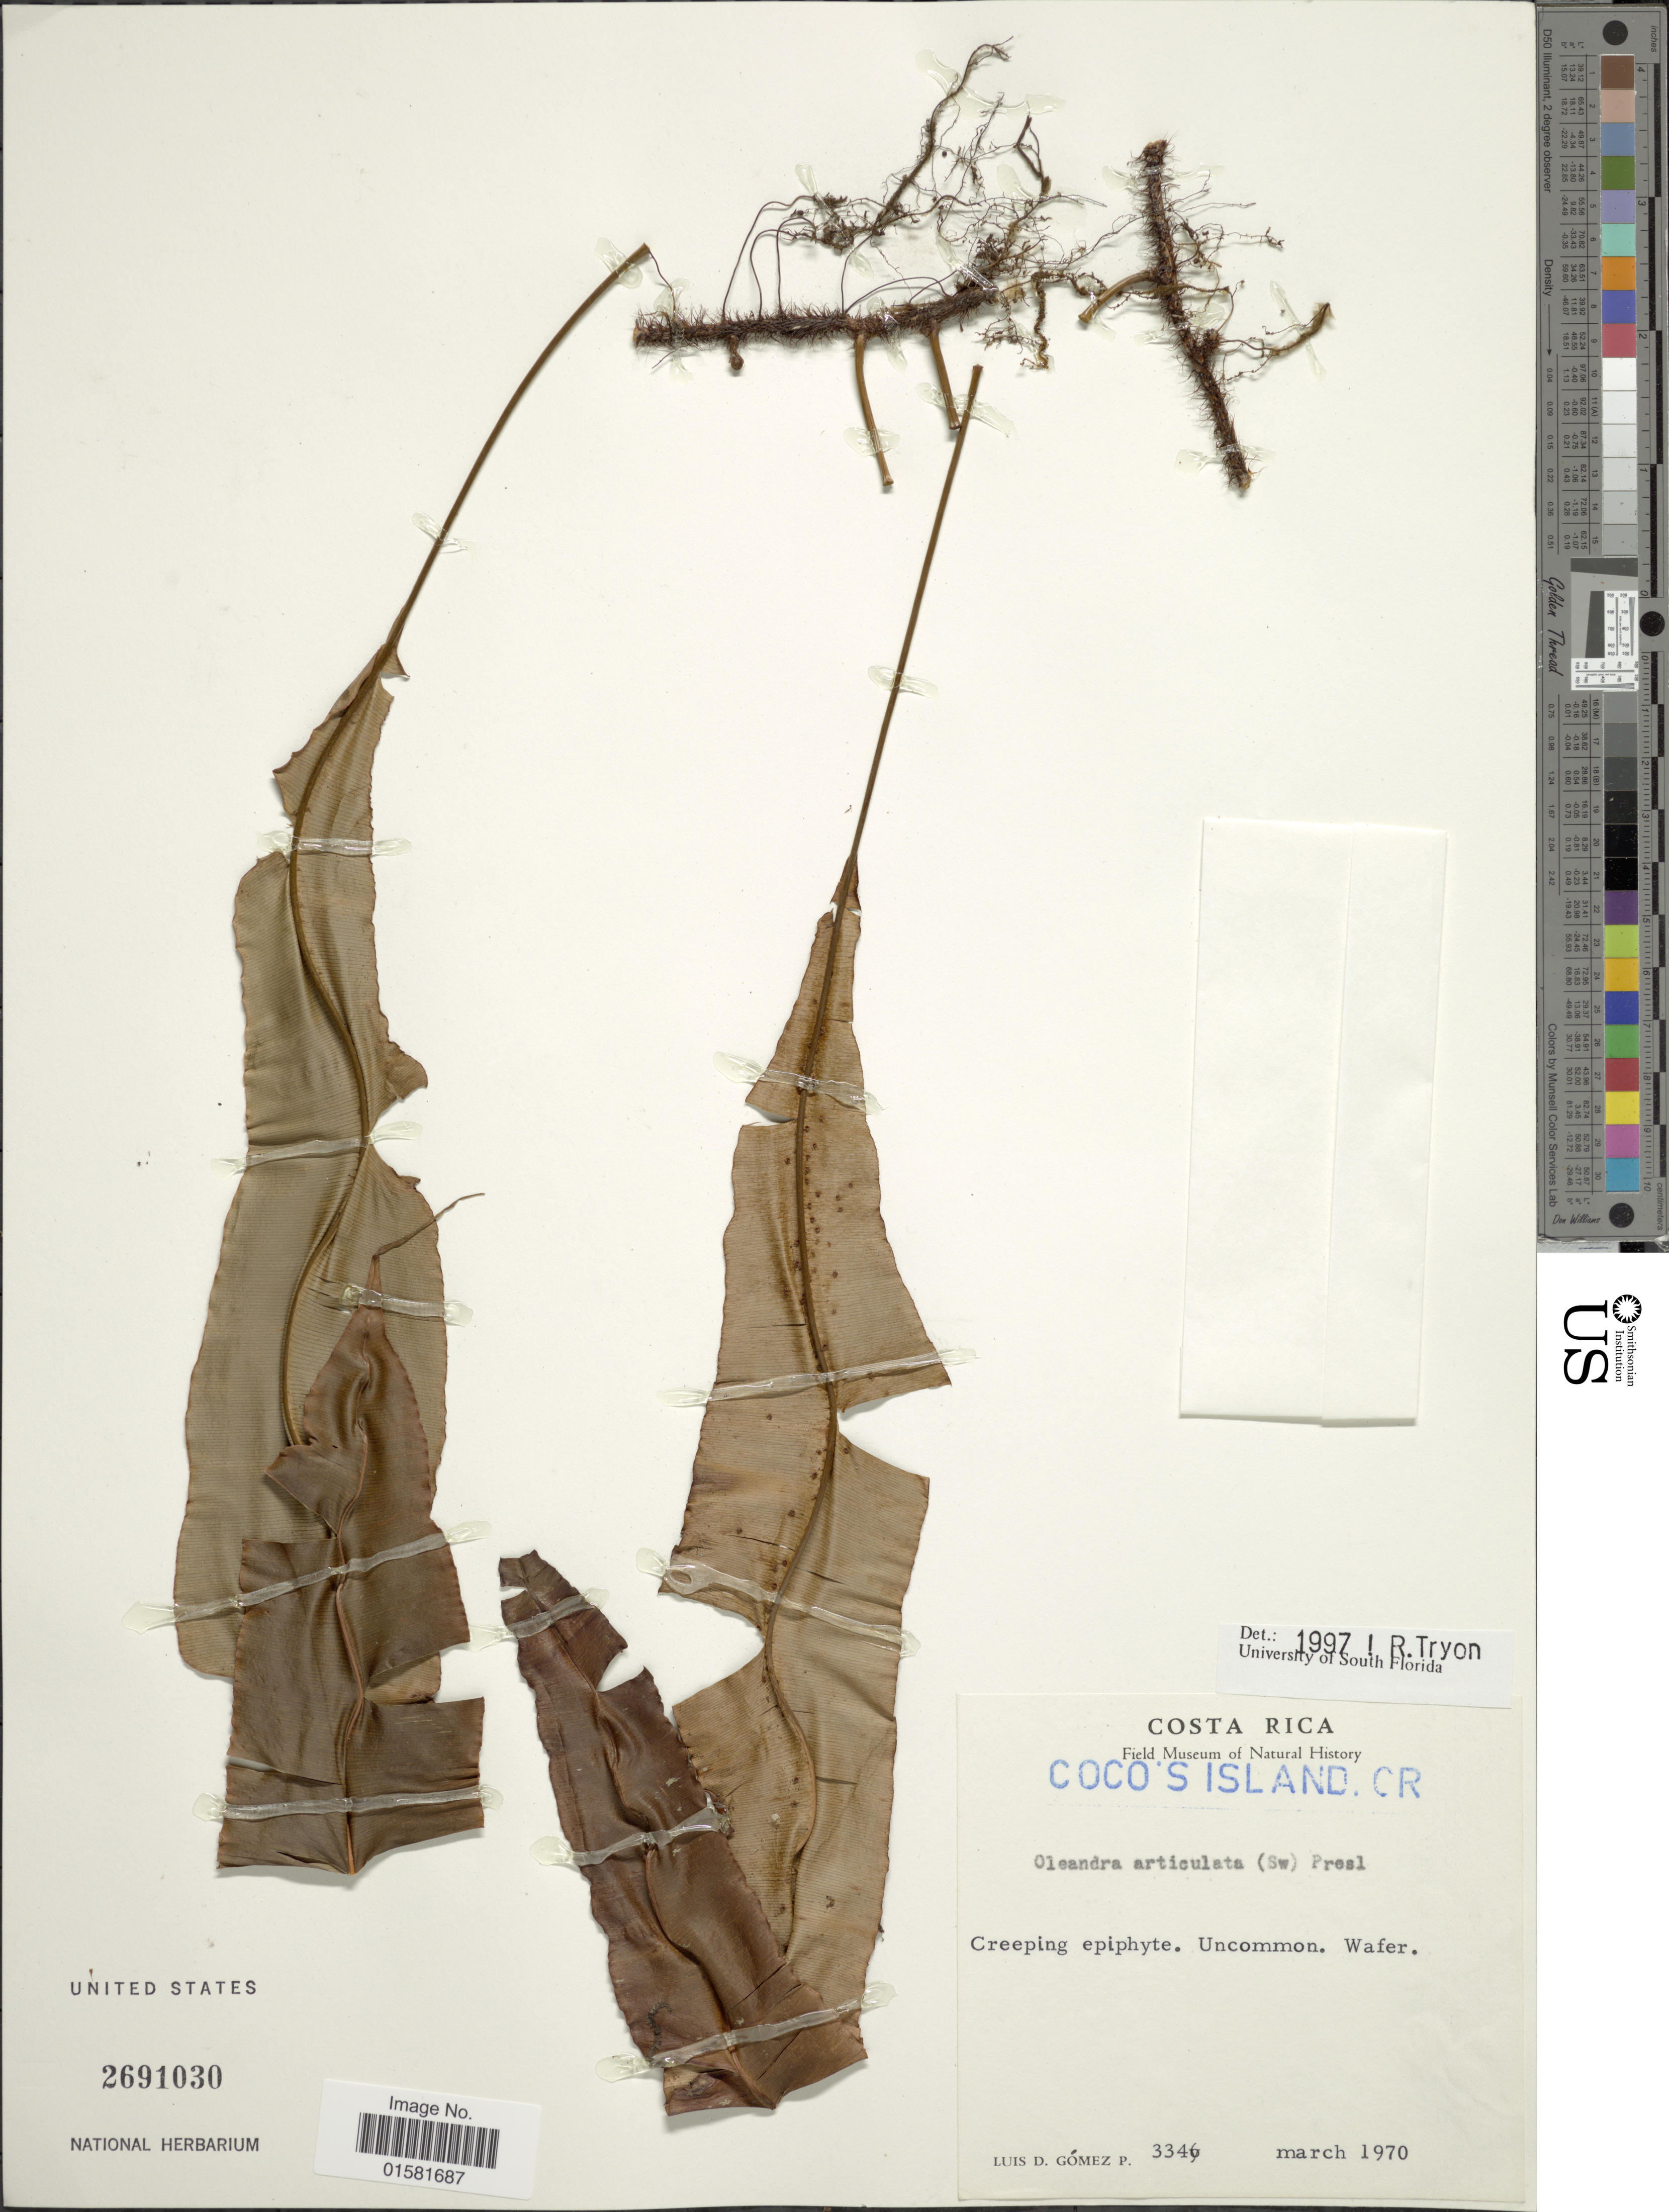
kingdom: Plantae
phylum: Tracheophyta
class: Polypodiopsida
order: Polypodiales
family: Oleandraceae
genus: Oleandra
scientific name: Oleandra articulata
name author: (Sw.) C. Presl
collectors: L. D. Gómez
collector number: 3346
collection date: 1970-03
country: Costa Rica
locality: Costa Rica, Cocos Island, CR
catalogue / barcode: US 2691030